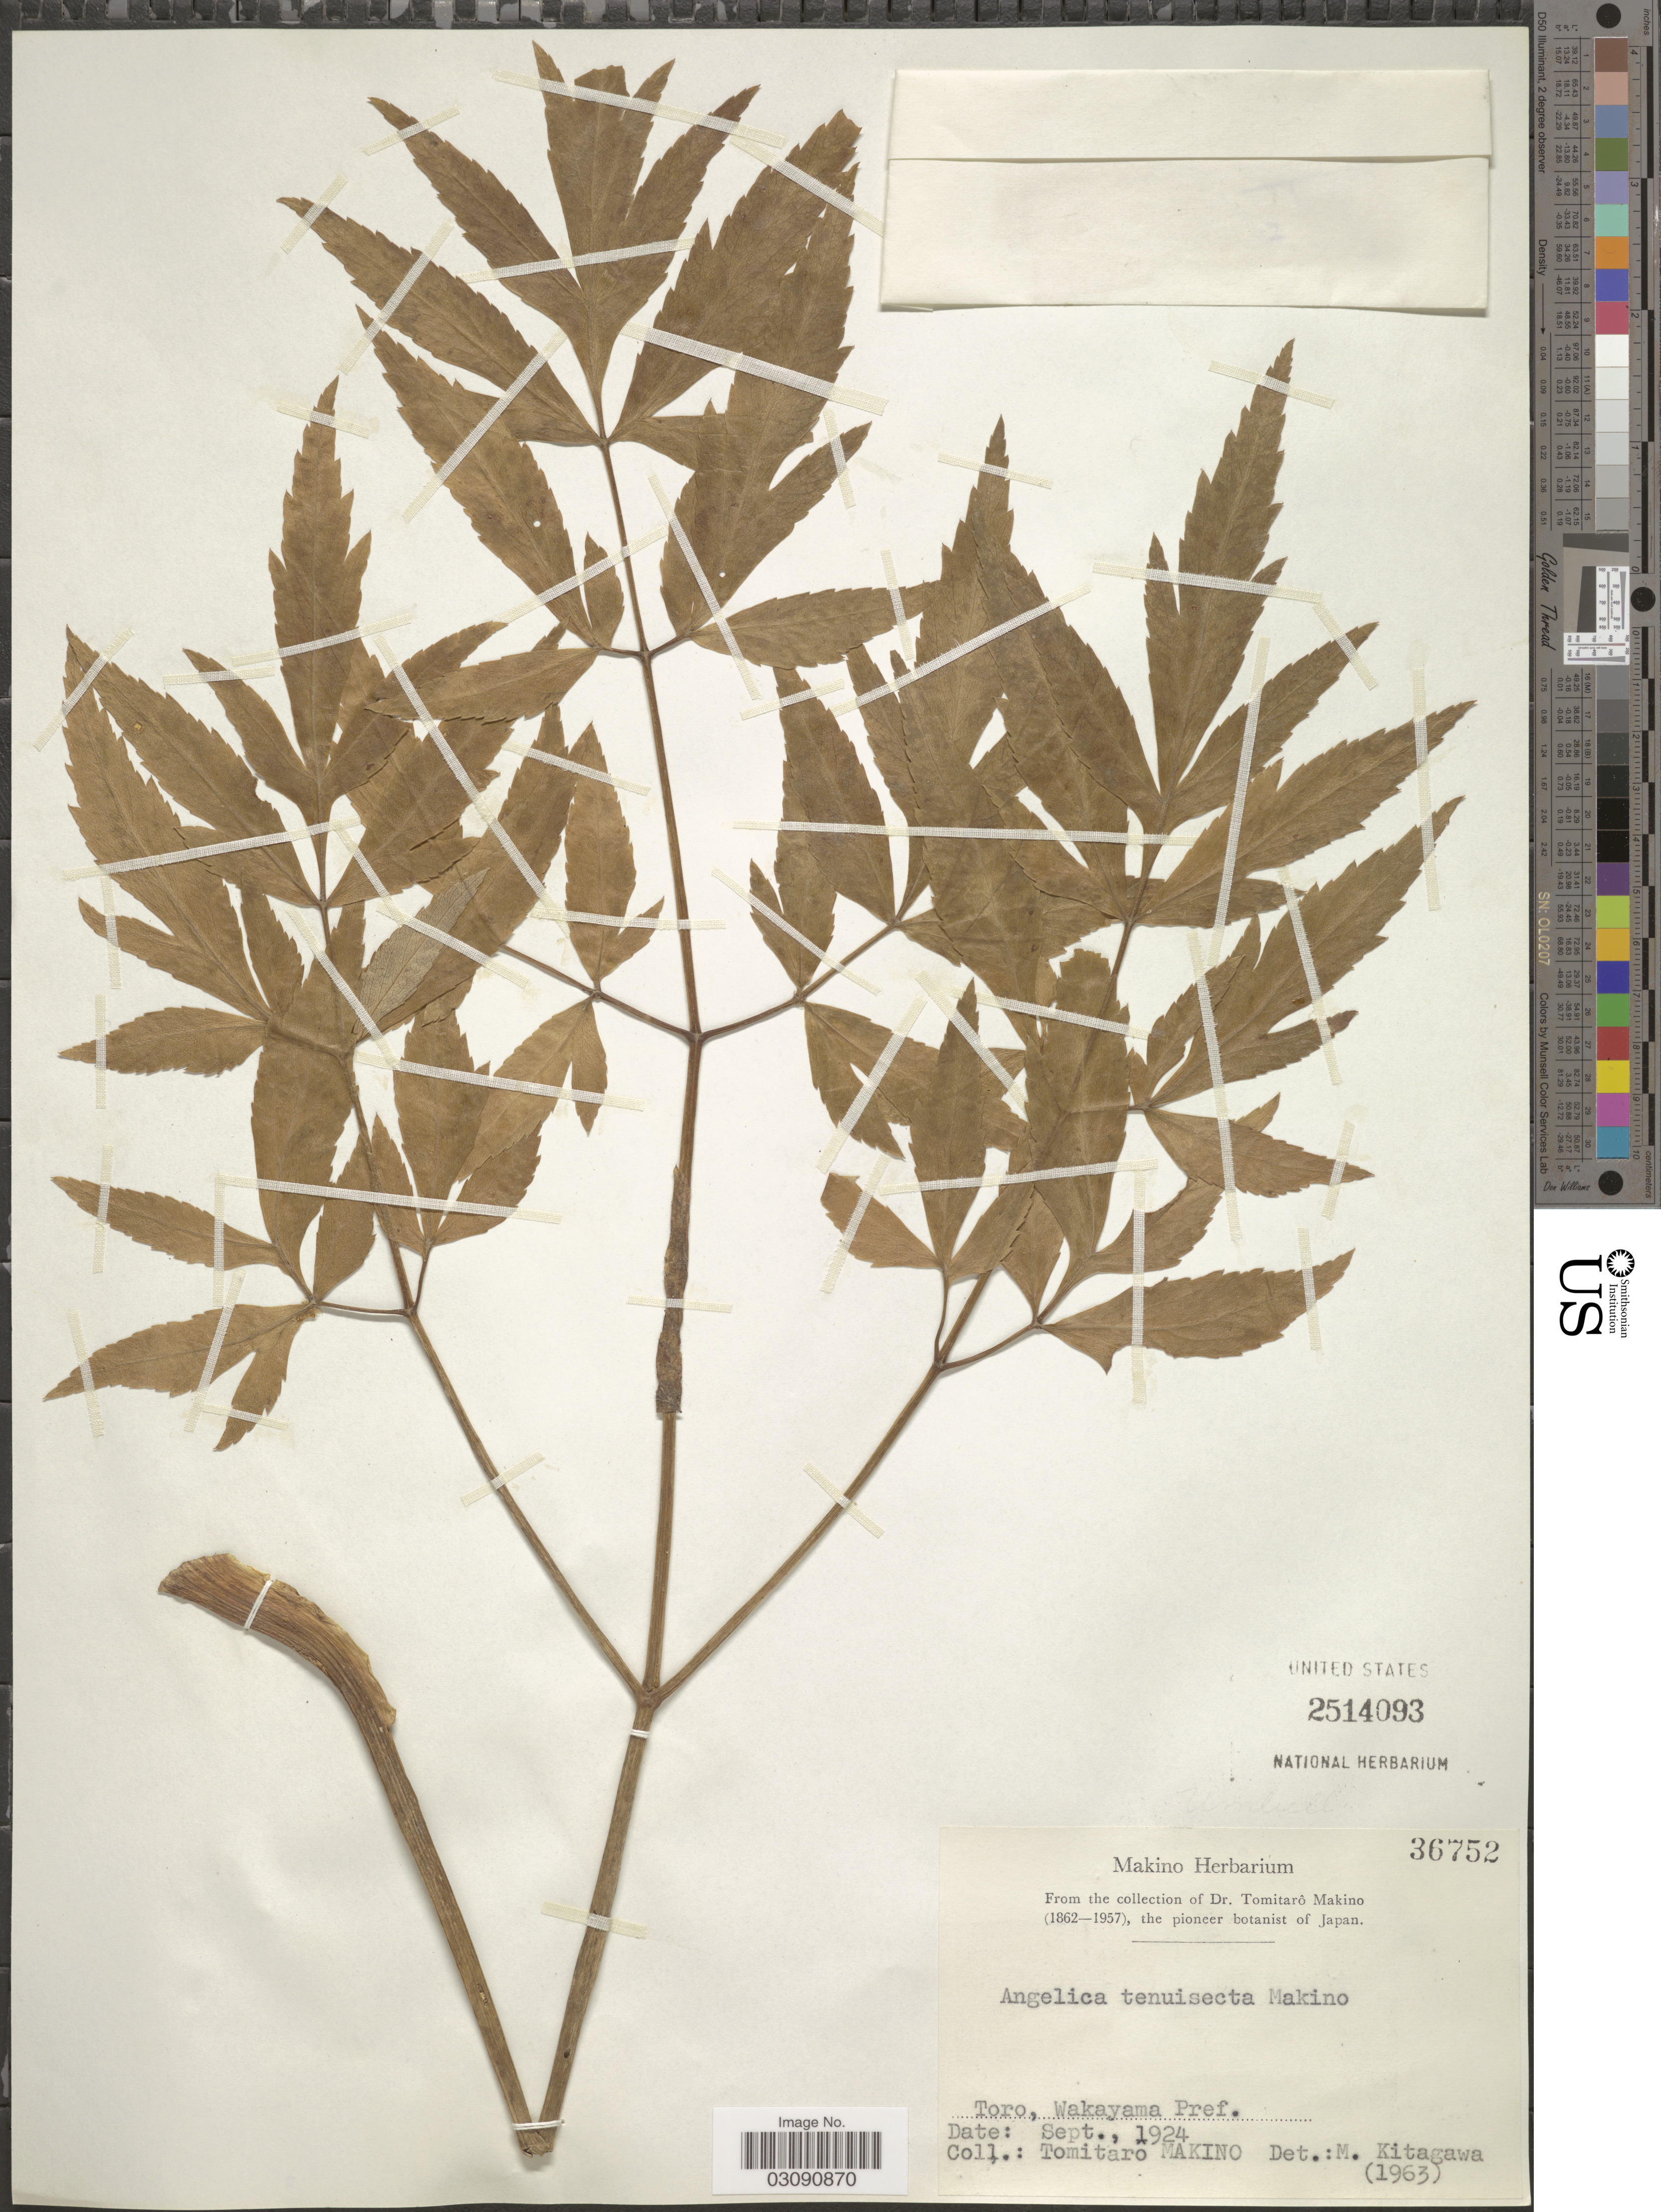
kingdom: Plantae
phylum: Tracheophyta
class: Magnoliopsida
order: Apiales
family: Apiaceae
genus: Angelica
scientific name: Angelica tenuisecta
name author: (Makino) Makino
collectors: T. Makino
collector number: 36752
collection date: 1924-09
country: Japan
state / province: Wakayama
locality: Toro, Wakayama Pref.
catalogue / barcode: US 2514093